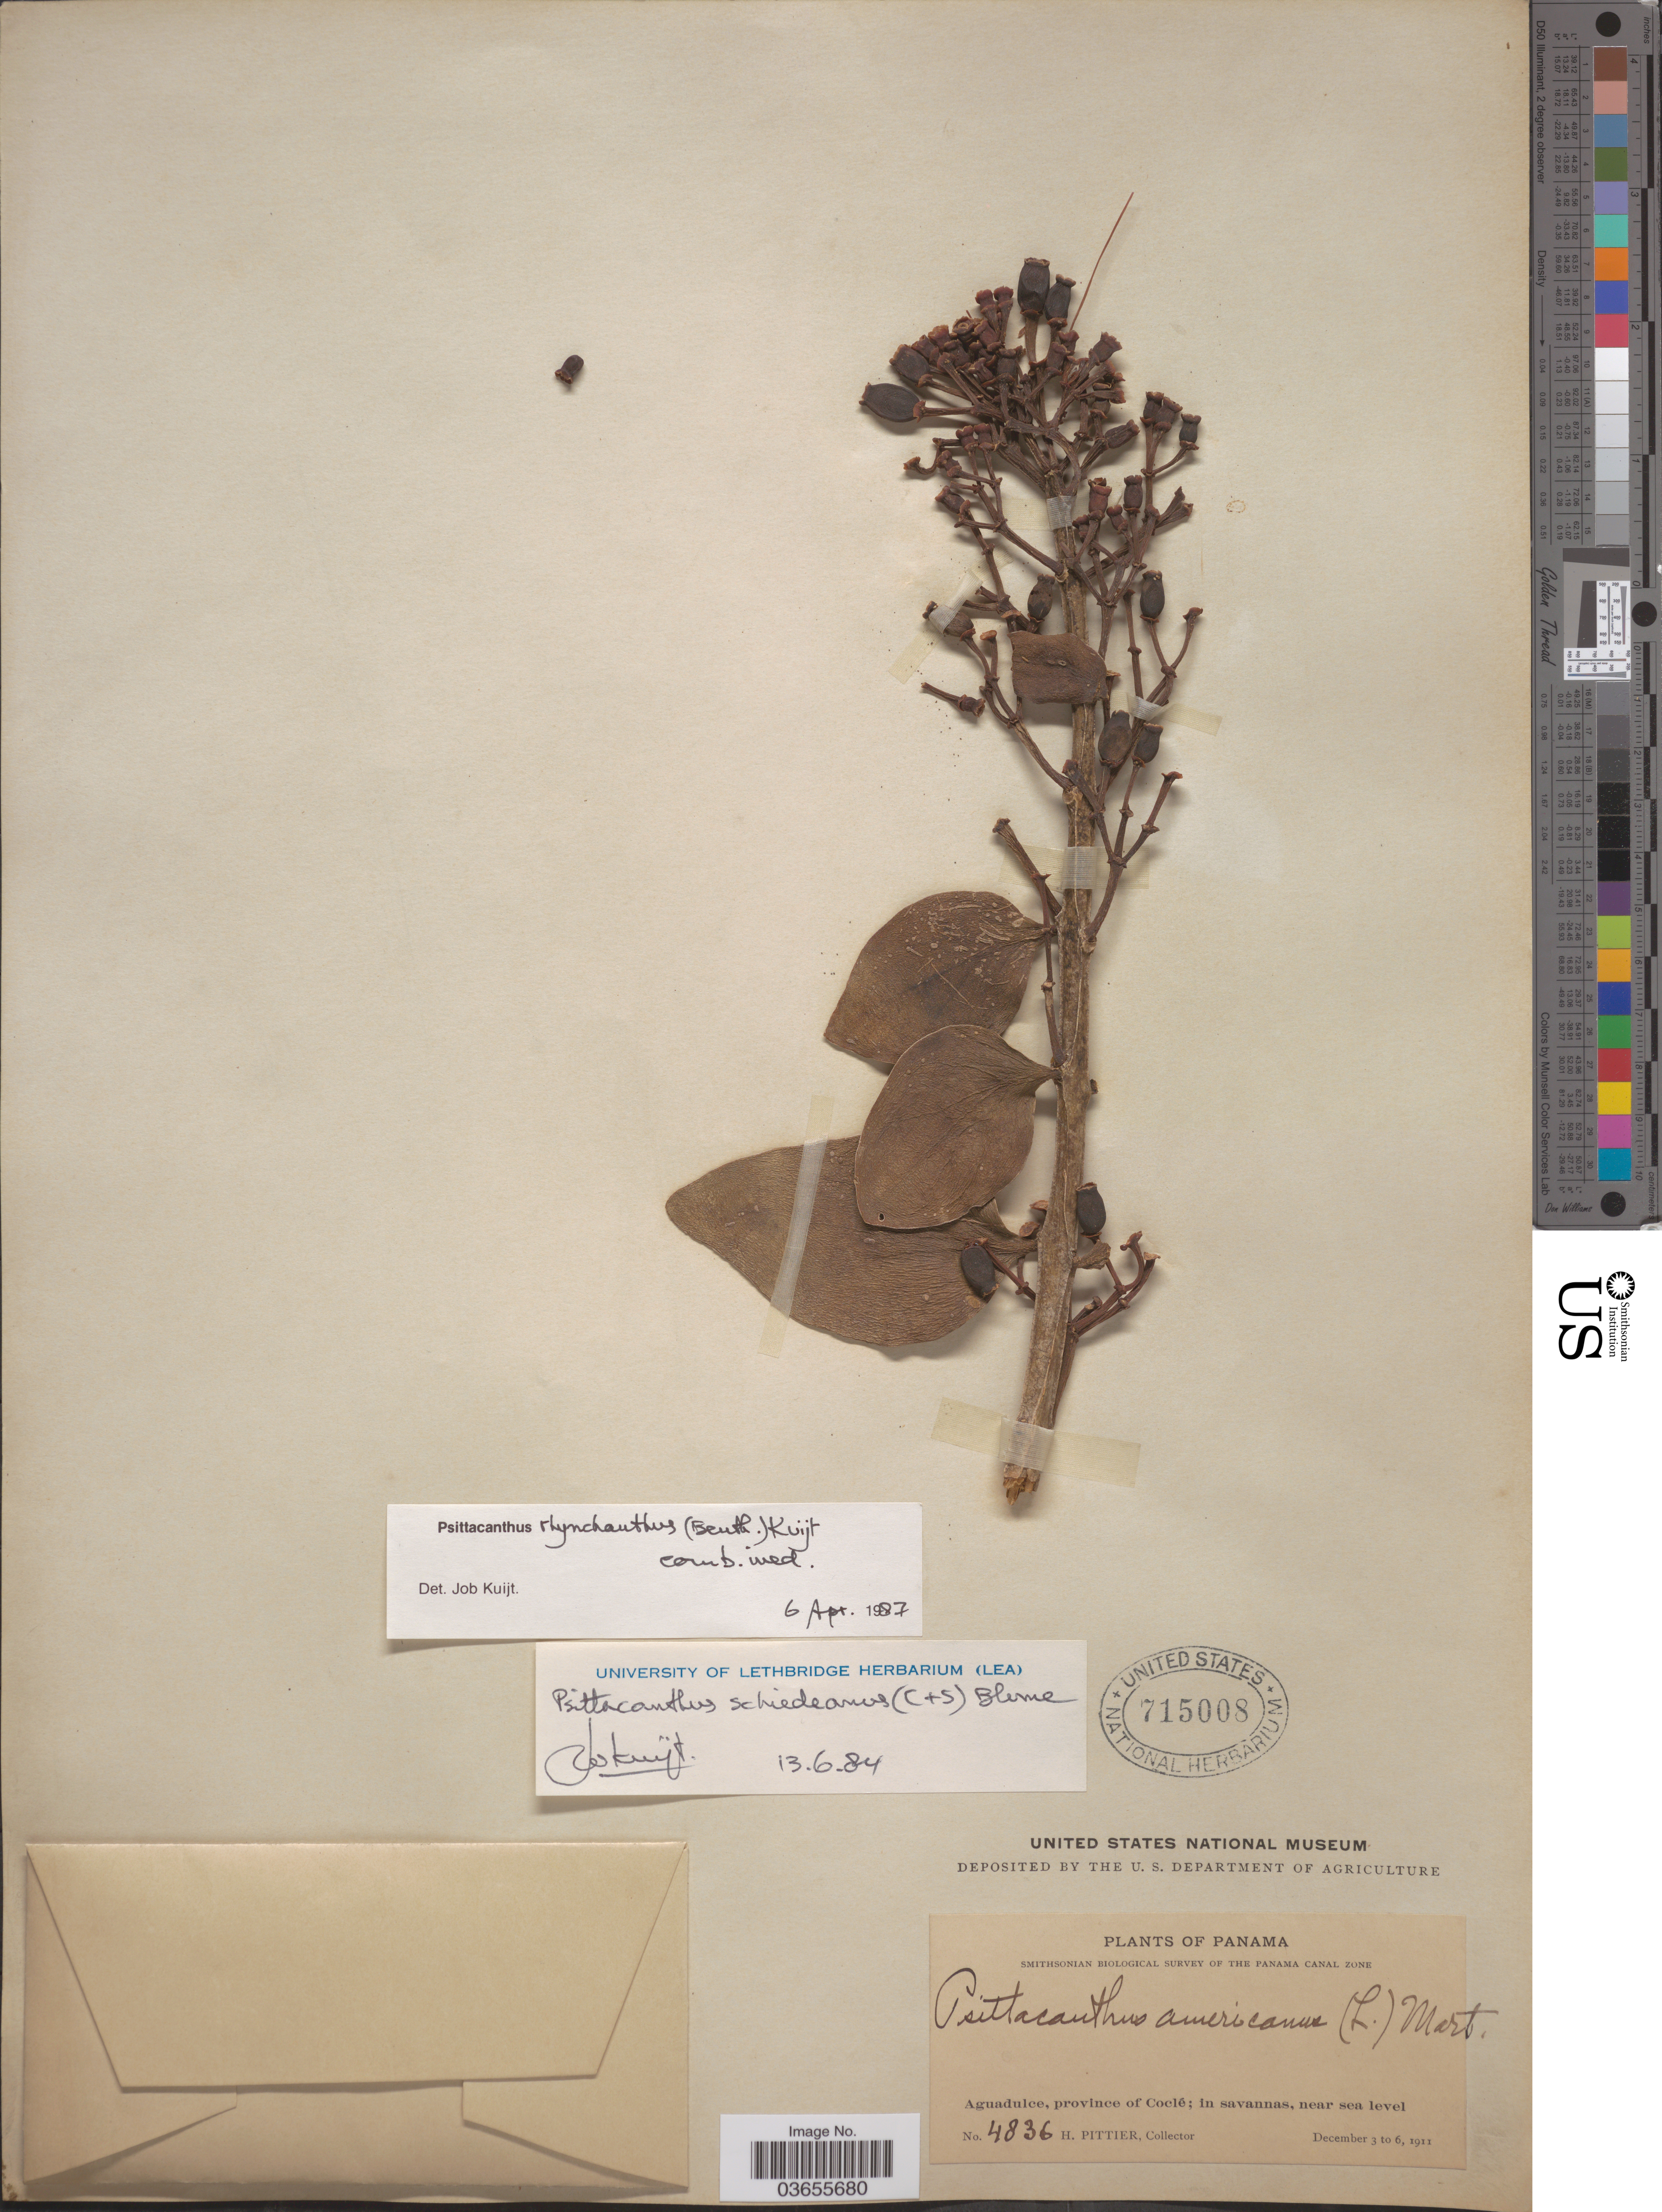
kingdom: Plantae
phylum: Tracheophyta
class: Magnoliopsida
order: Santalales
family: Loranthaceae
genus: Psittacanthus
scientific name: Psittacanthus rhynchanthus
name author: (Benth.) Kuijt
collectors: H. F. Pittier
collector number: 4836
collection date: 1911-12-03/1911-12-06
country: Panama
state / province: Coclé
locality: Aguadulce, in savannas.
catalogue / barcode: US 715008